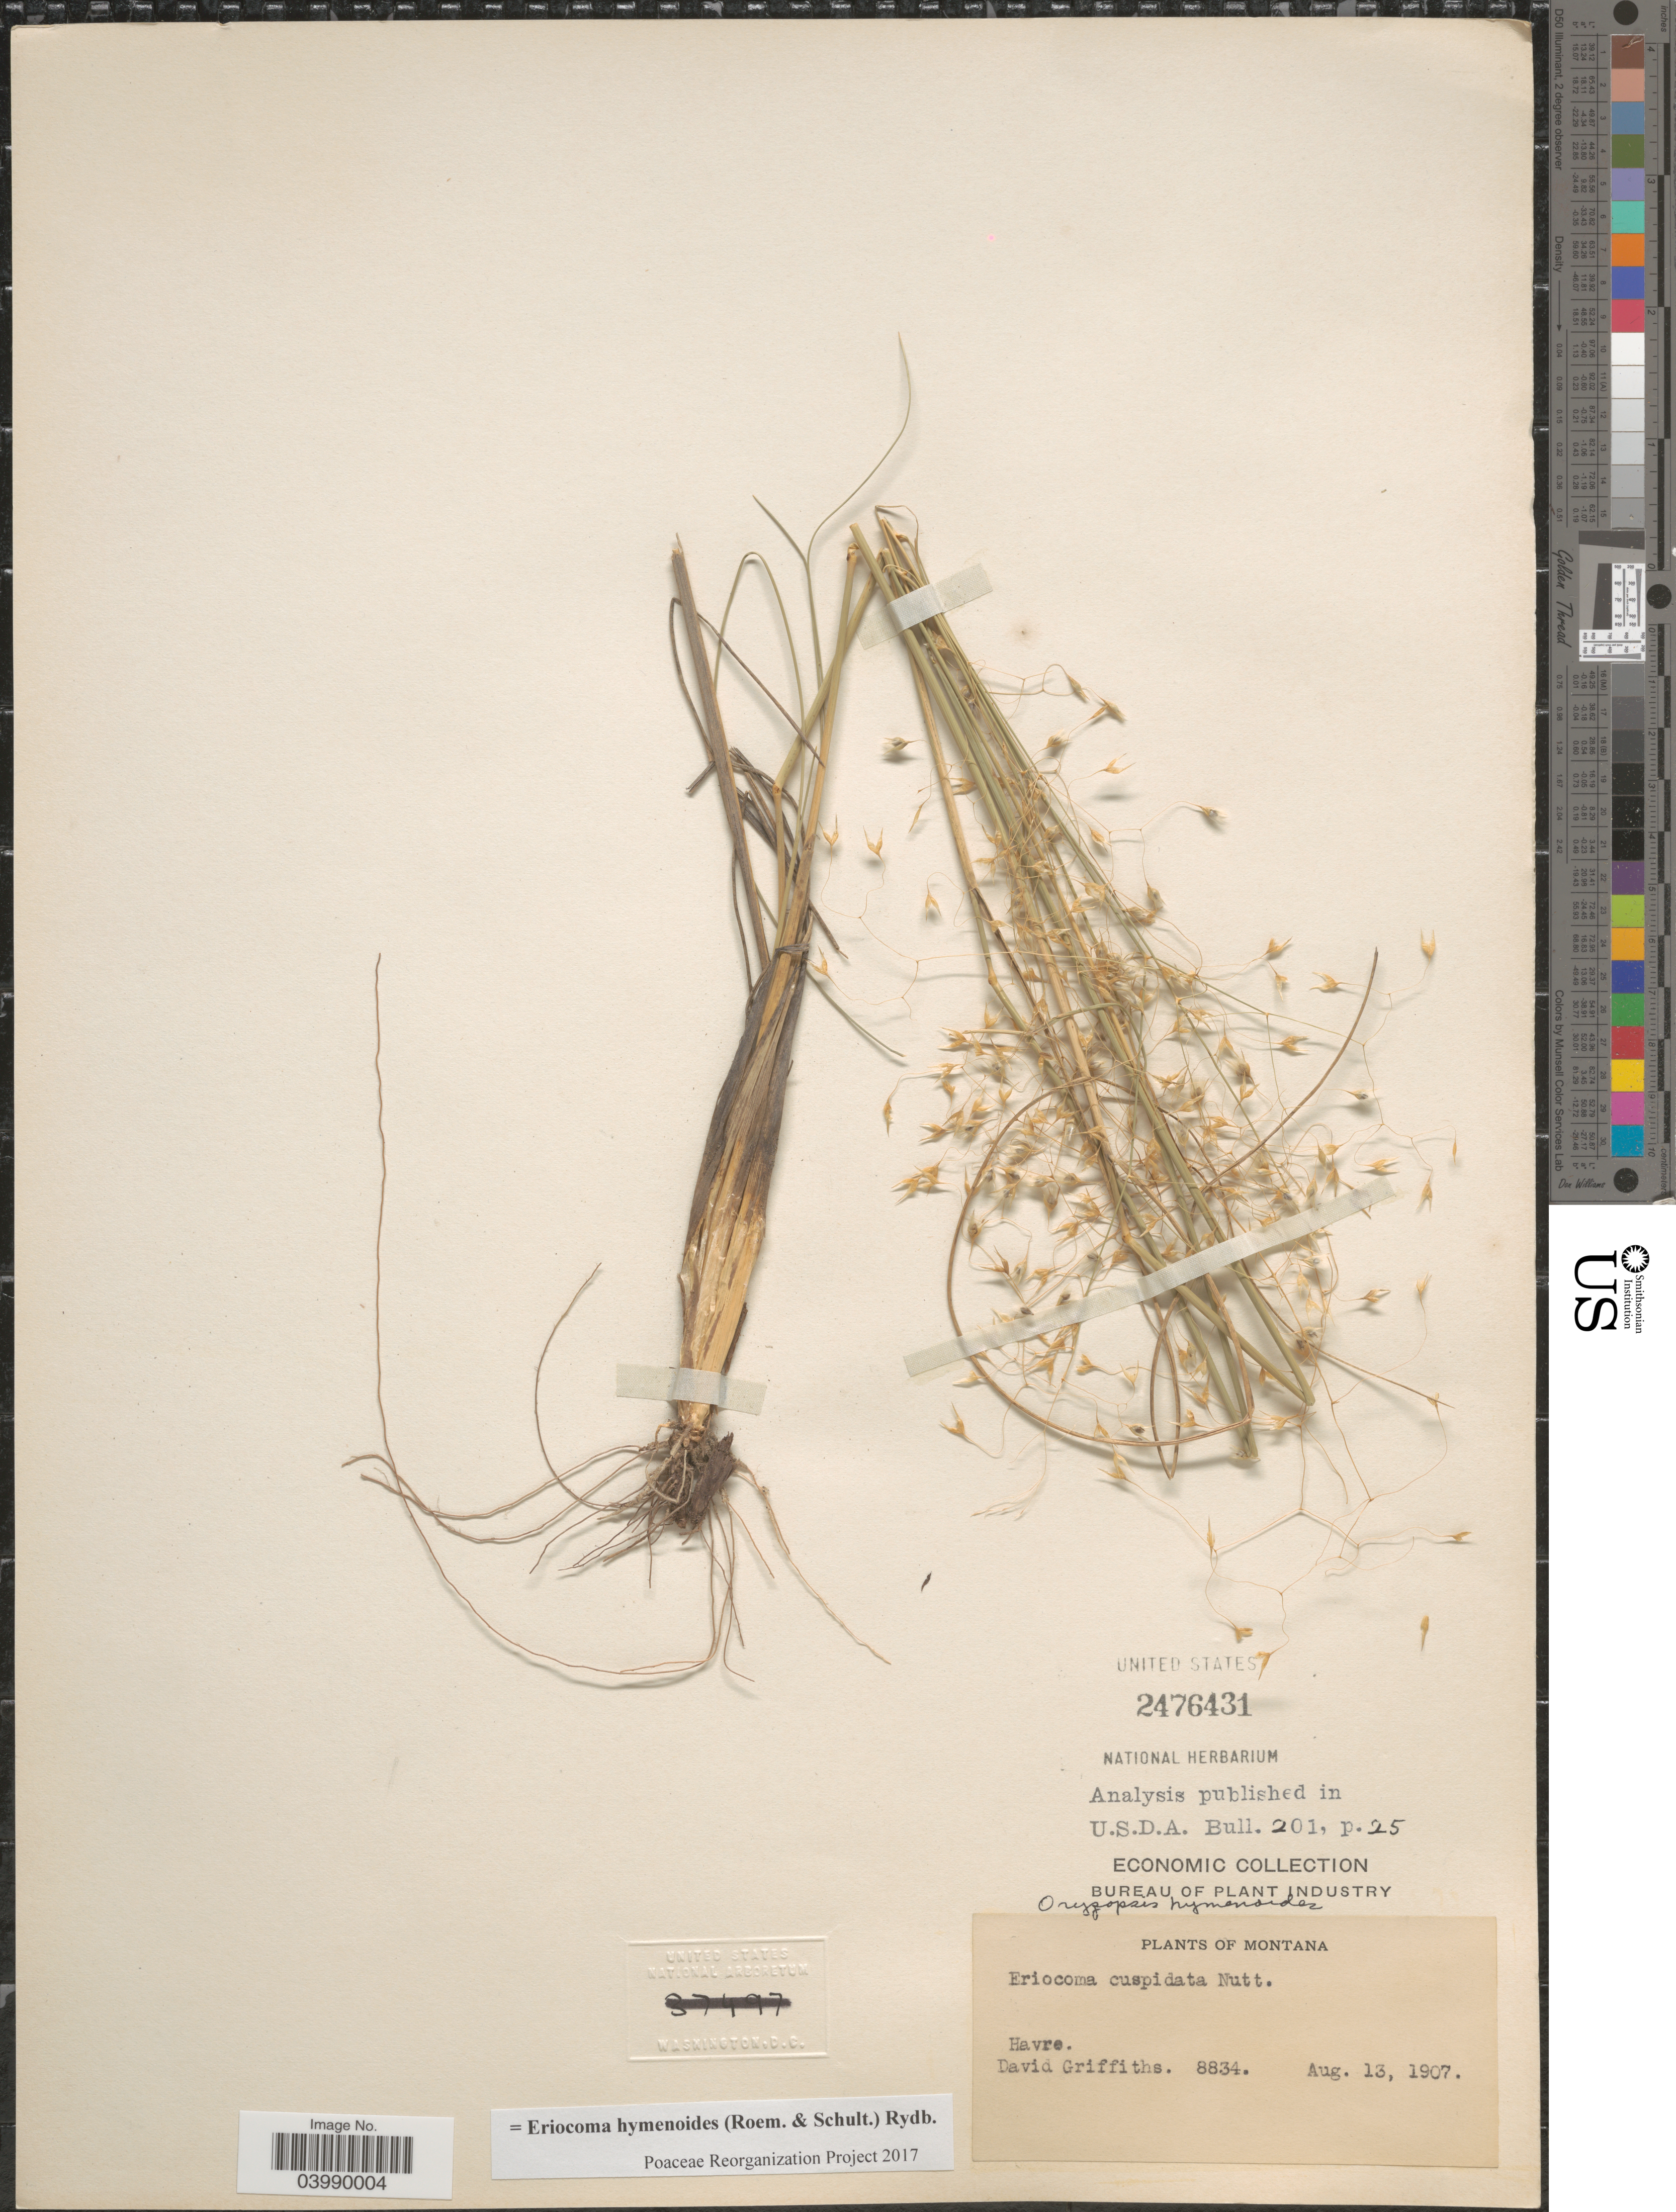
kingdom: Plantae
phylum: Tracheophyta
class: Liliopsida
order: Poales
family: Poaceae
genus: Eriocoma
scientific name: Eriocoma hymenoides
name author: (Roem. & Schult.) Rydb.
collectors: D. Griffiths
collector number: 8834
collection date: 1907-08-13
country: United States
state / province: Montana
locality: Havre.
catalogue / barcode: US 2476431